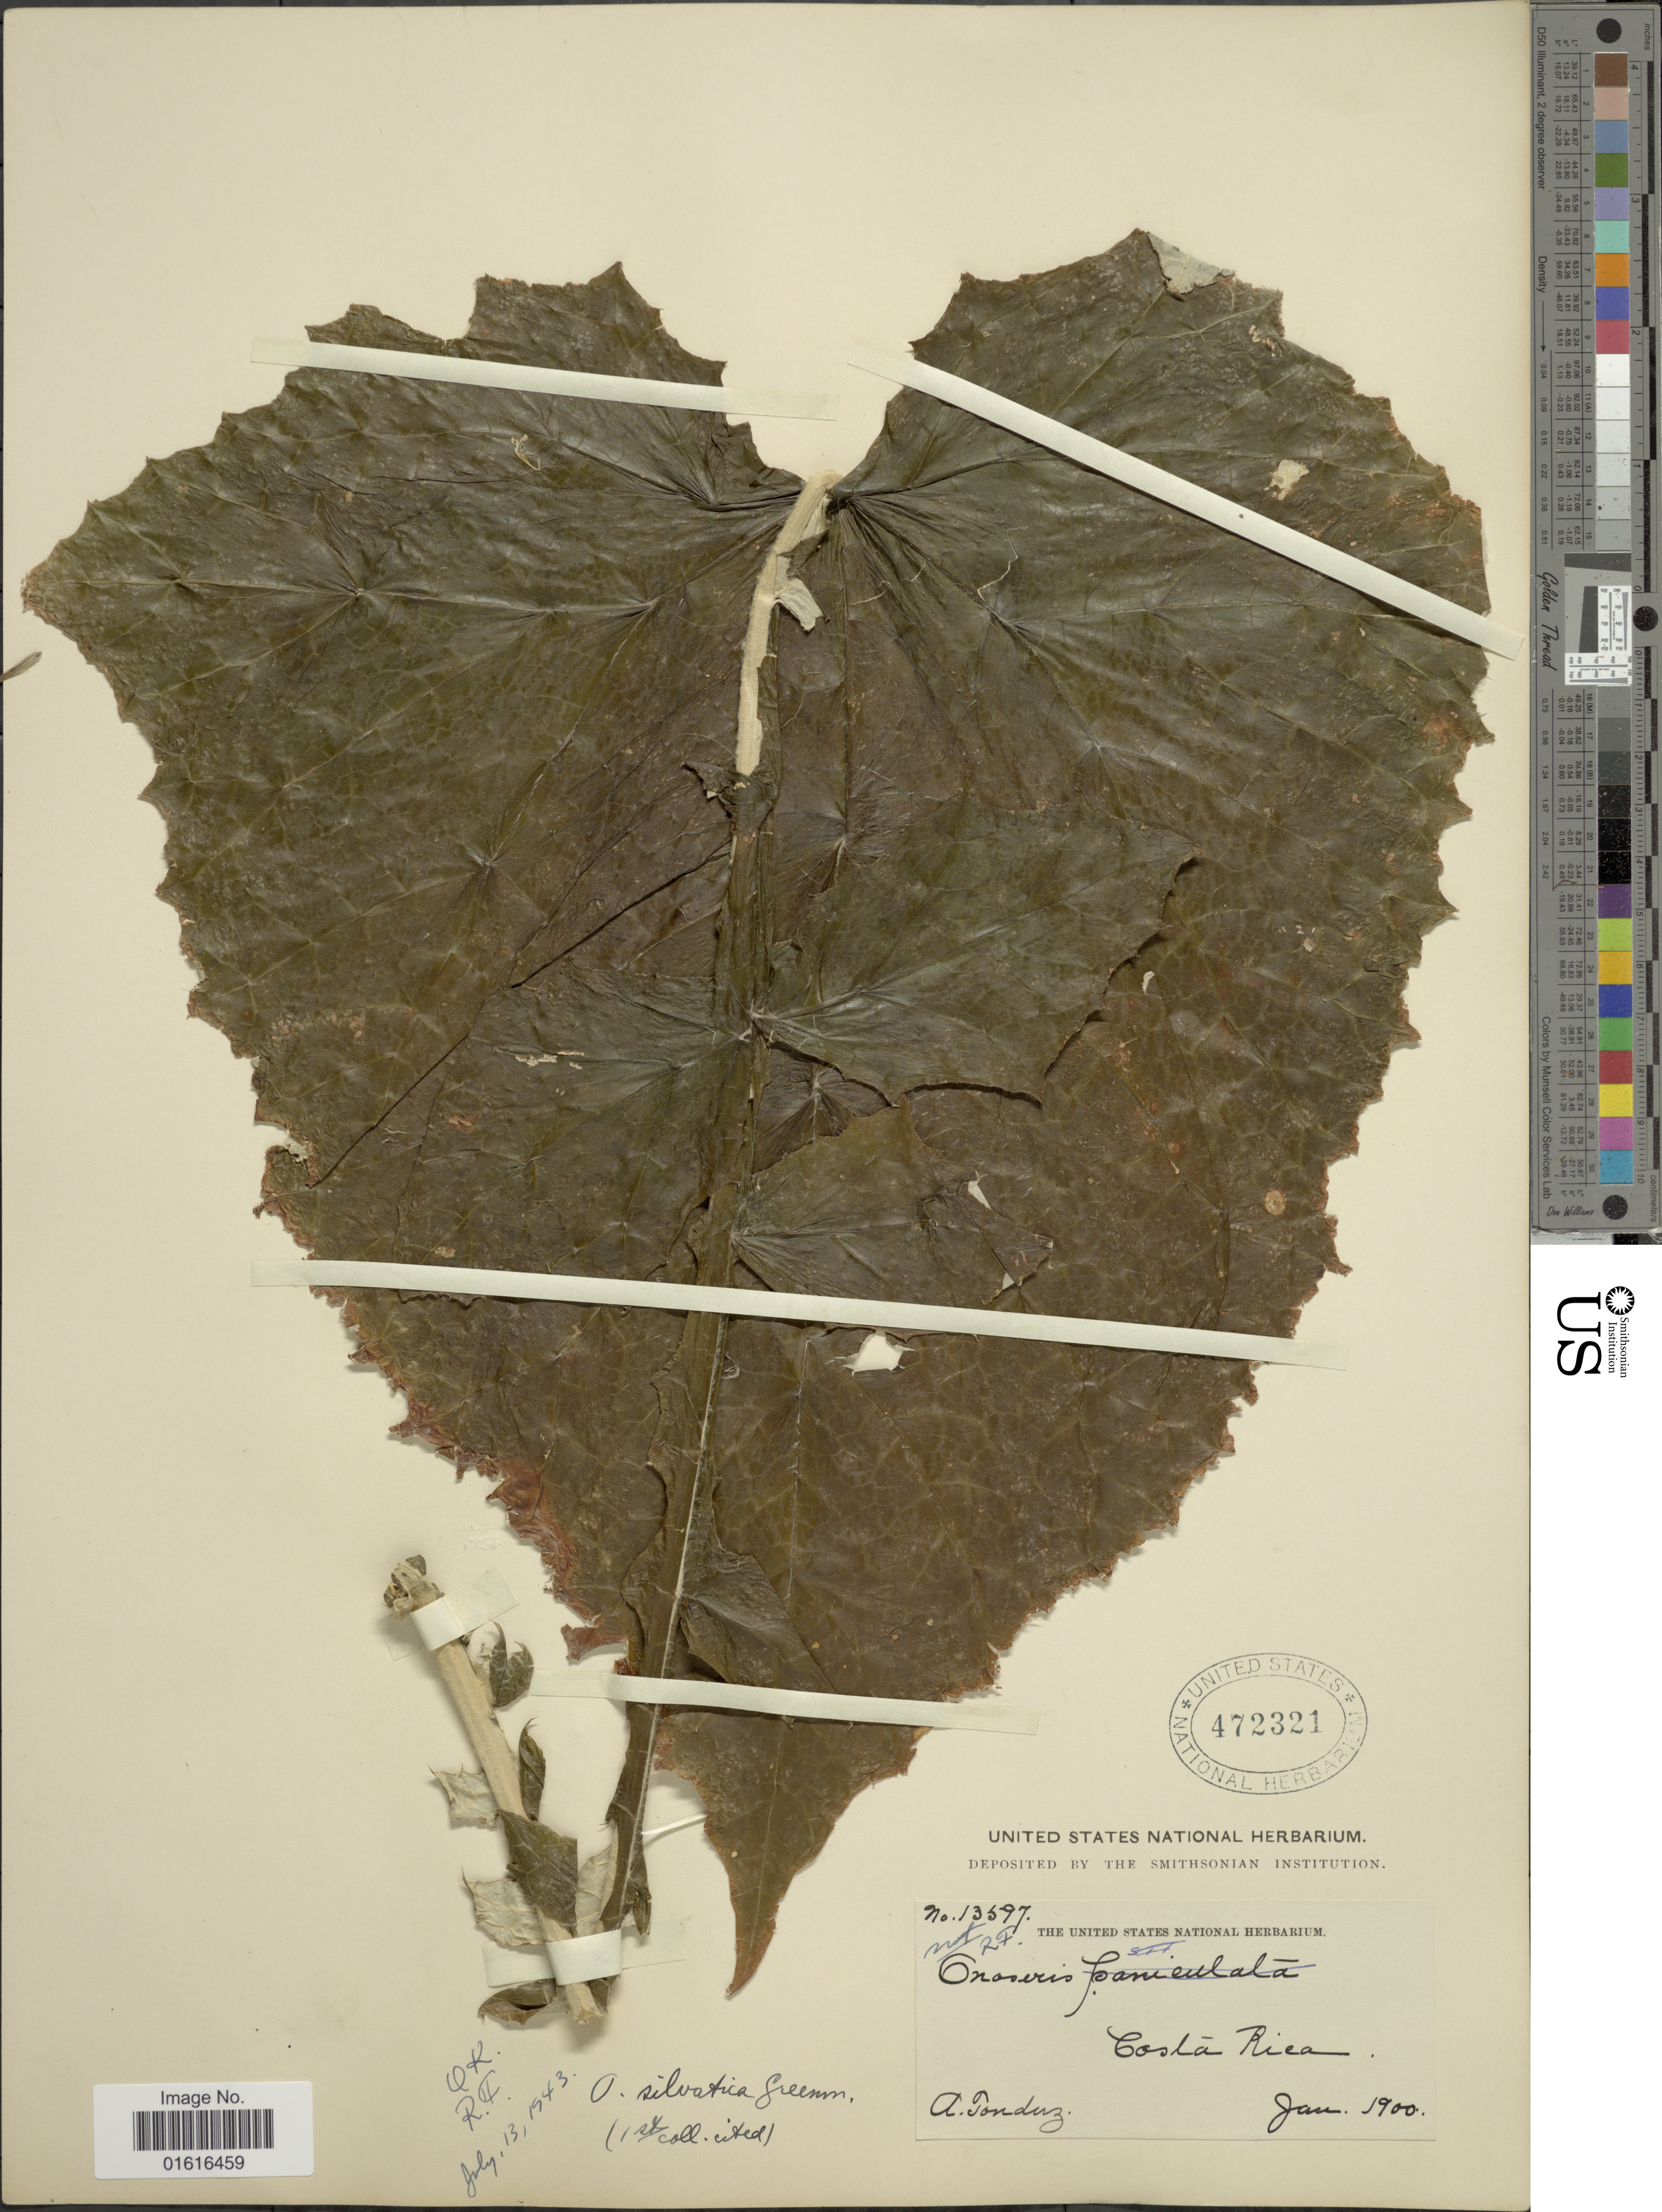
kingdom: Plantae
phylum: Tracheophyta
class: Magnoliopsida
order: Asterales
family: Asteraceae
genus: Onoseris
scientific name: Onoseris silvatica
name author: Greenm.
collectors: A. Tonduz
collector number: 13597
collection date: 1900-01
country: Costa Rica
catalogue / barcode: US 472321